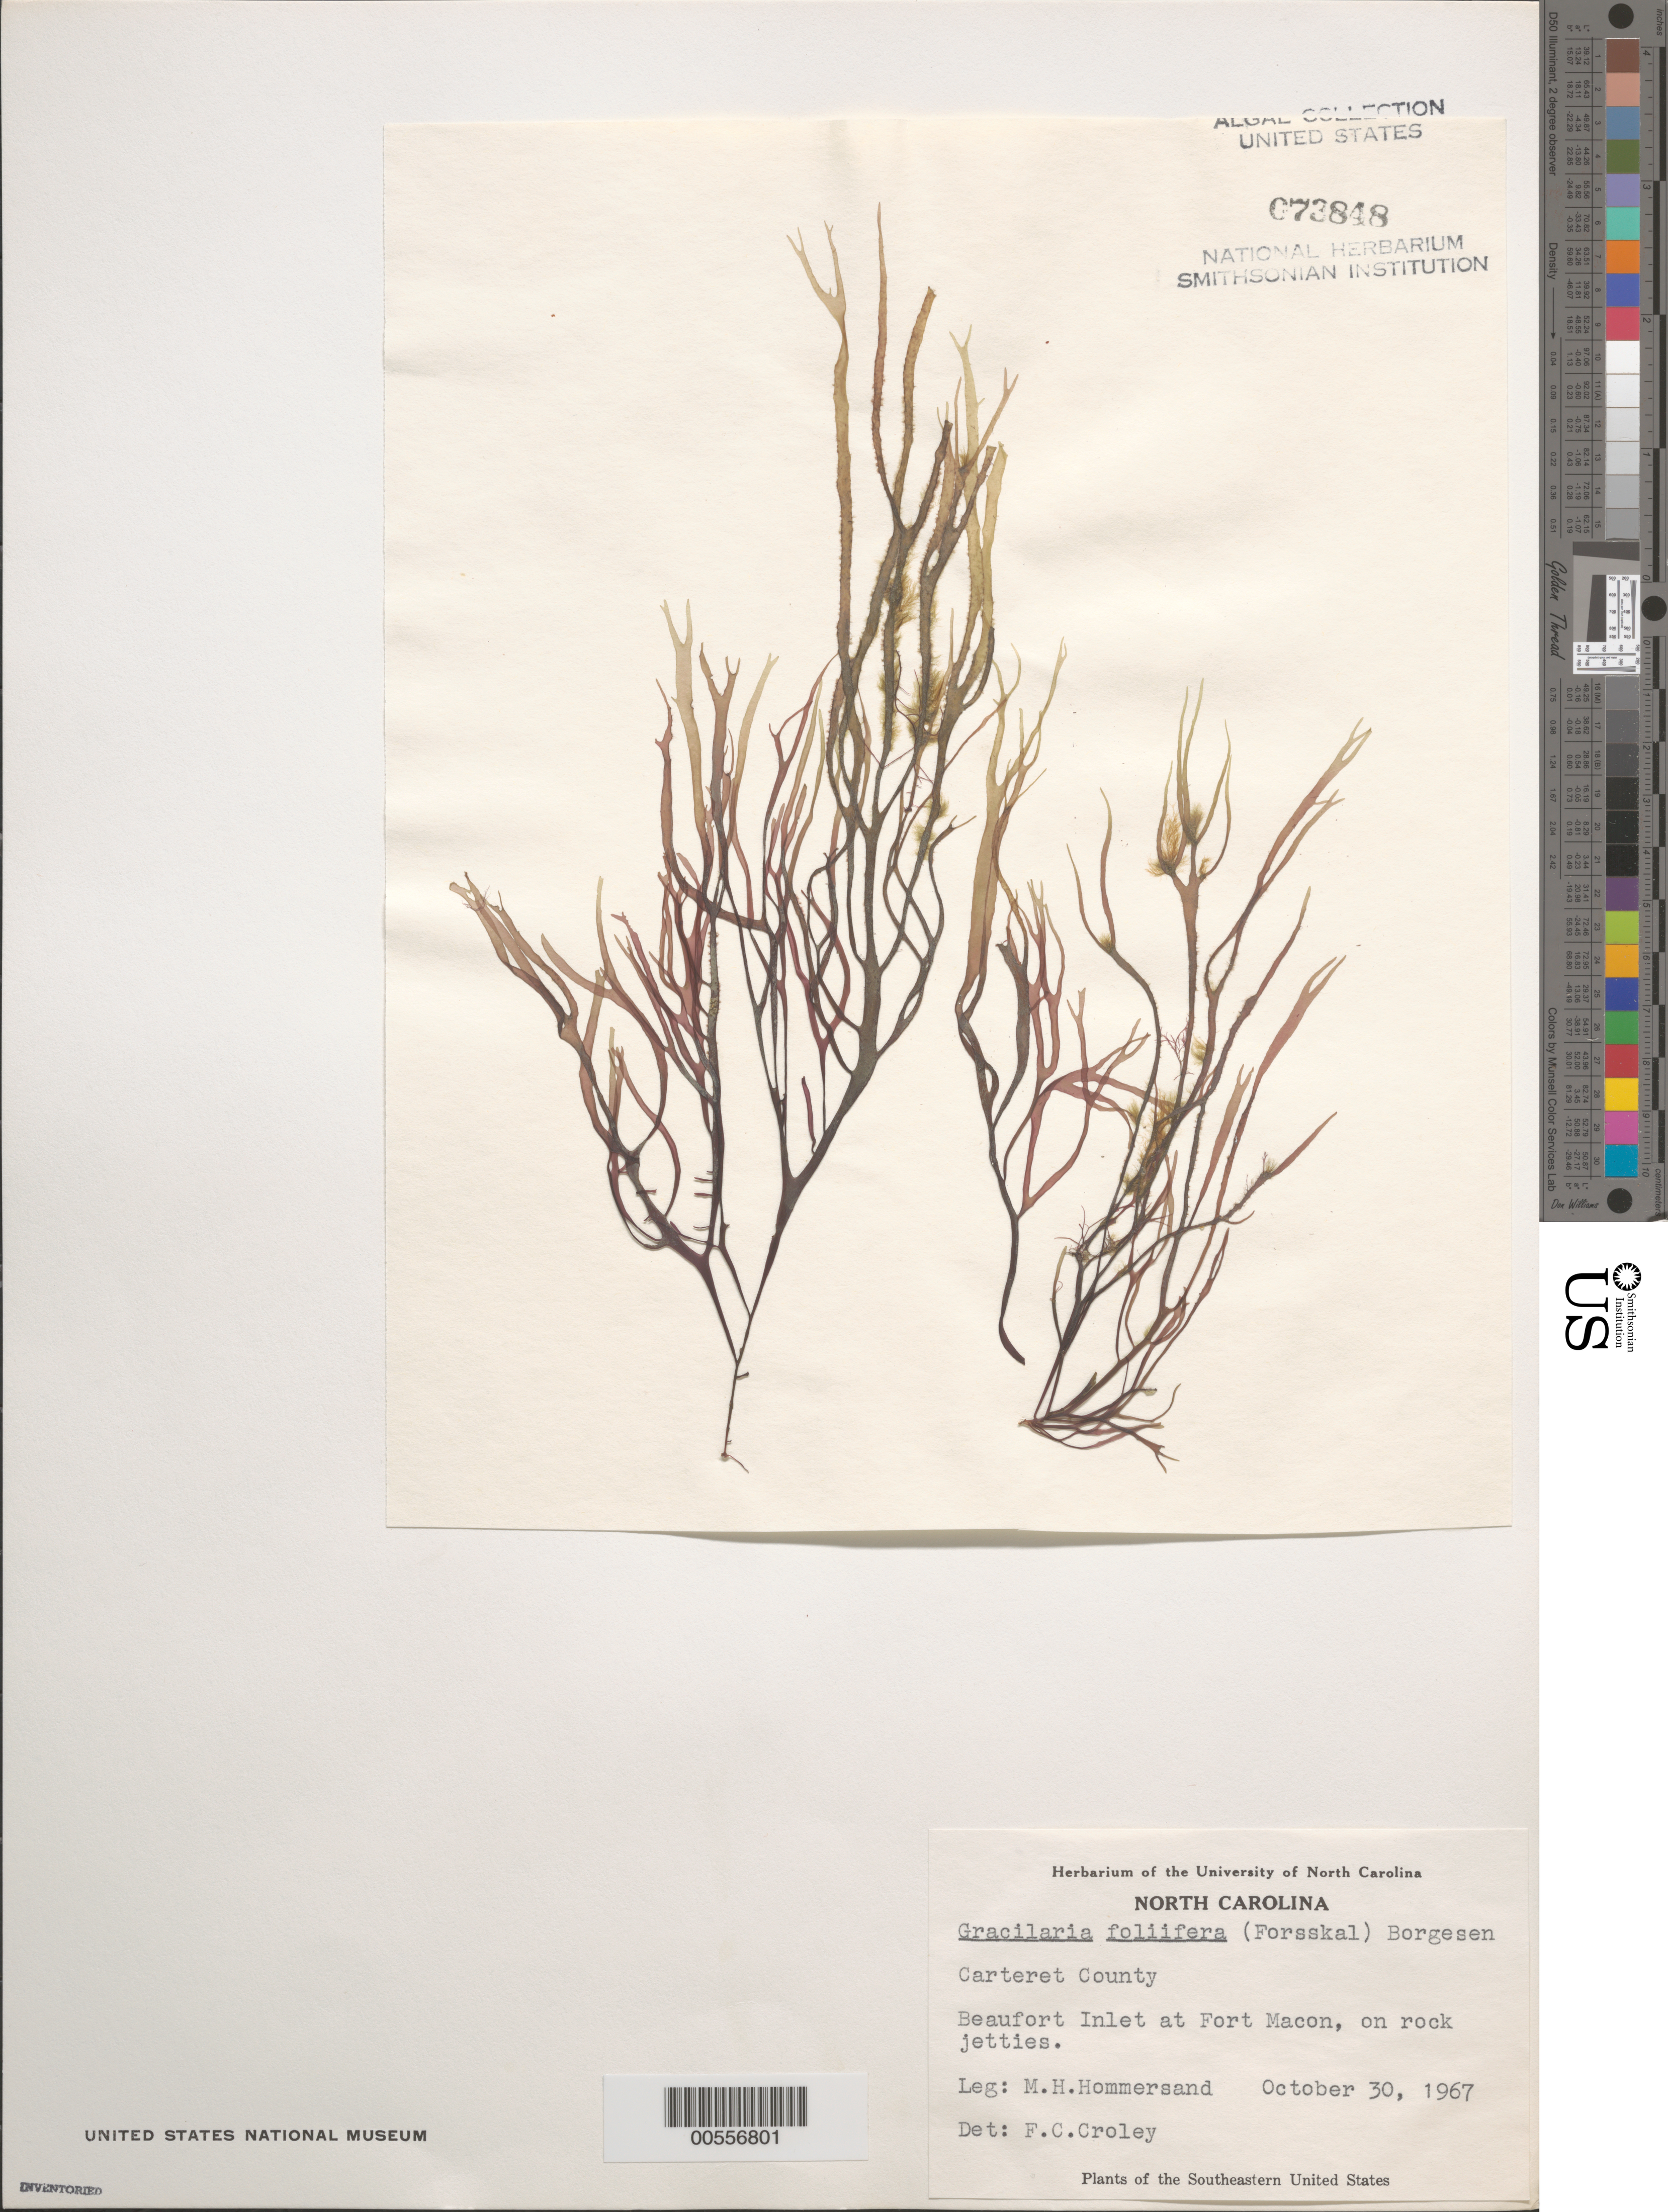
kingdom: Plantae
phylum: Rhodophyta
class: Florideophyceae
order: Gracilariales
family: Gracilariaceae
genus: Gracilaria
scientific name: Gracilaria foliifera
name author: (Forssk.) Børgesen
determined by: Croley, F. C.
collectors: M. H. Hommersand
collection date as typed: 30 Oct 1967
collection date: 1967-10-30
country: United States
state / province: North Carolina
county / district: Carteret County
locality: Beaufort Inlet, Fort Macon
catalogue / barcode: US 73848